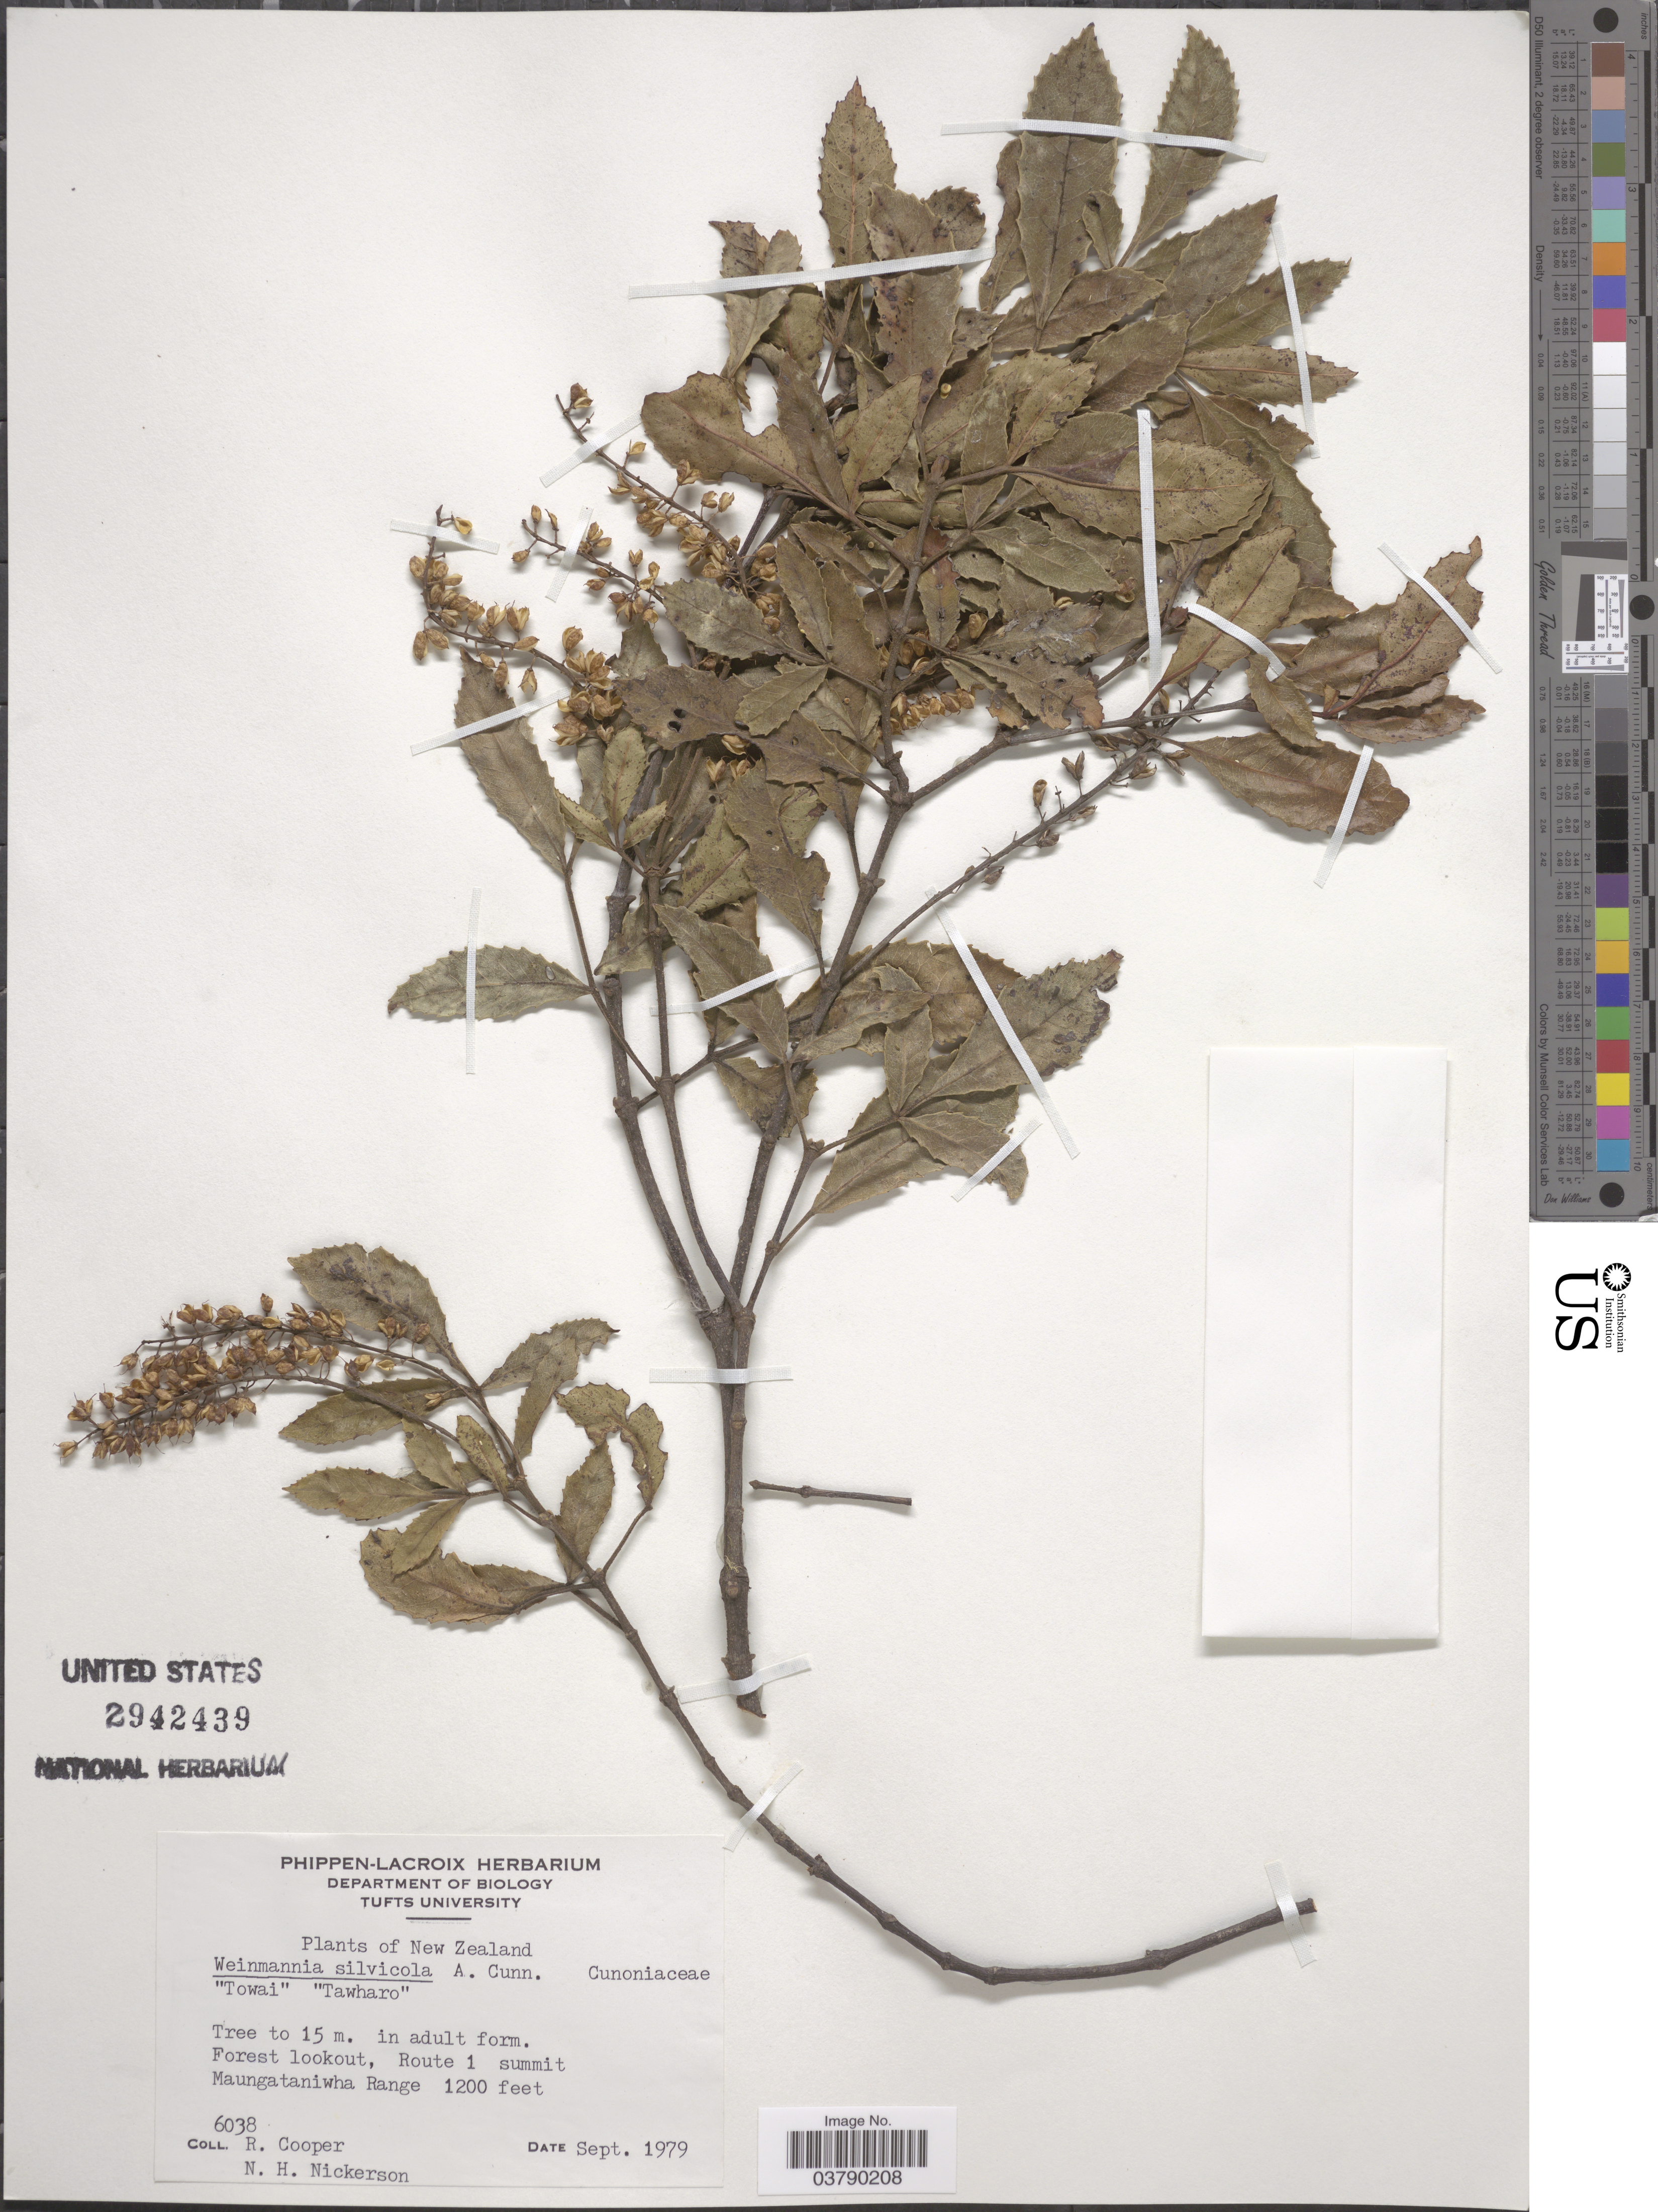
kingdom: Plantae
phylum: Tracheophyta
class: Magnoliopsida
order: Oxalidales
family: Cunoniaceae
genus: Pterophylla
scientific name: Pterophylla sylvicola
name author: (Sol. ex A. Cunn.) Pillon & H.C. Hopkins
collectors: R. Cooper & N. Nickerson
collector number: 6038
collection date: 1979-09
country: New Zealand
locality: Forest lookout, Route 1 summit Maungataniwha Range.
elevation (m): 366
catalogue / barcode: US 2942439